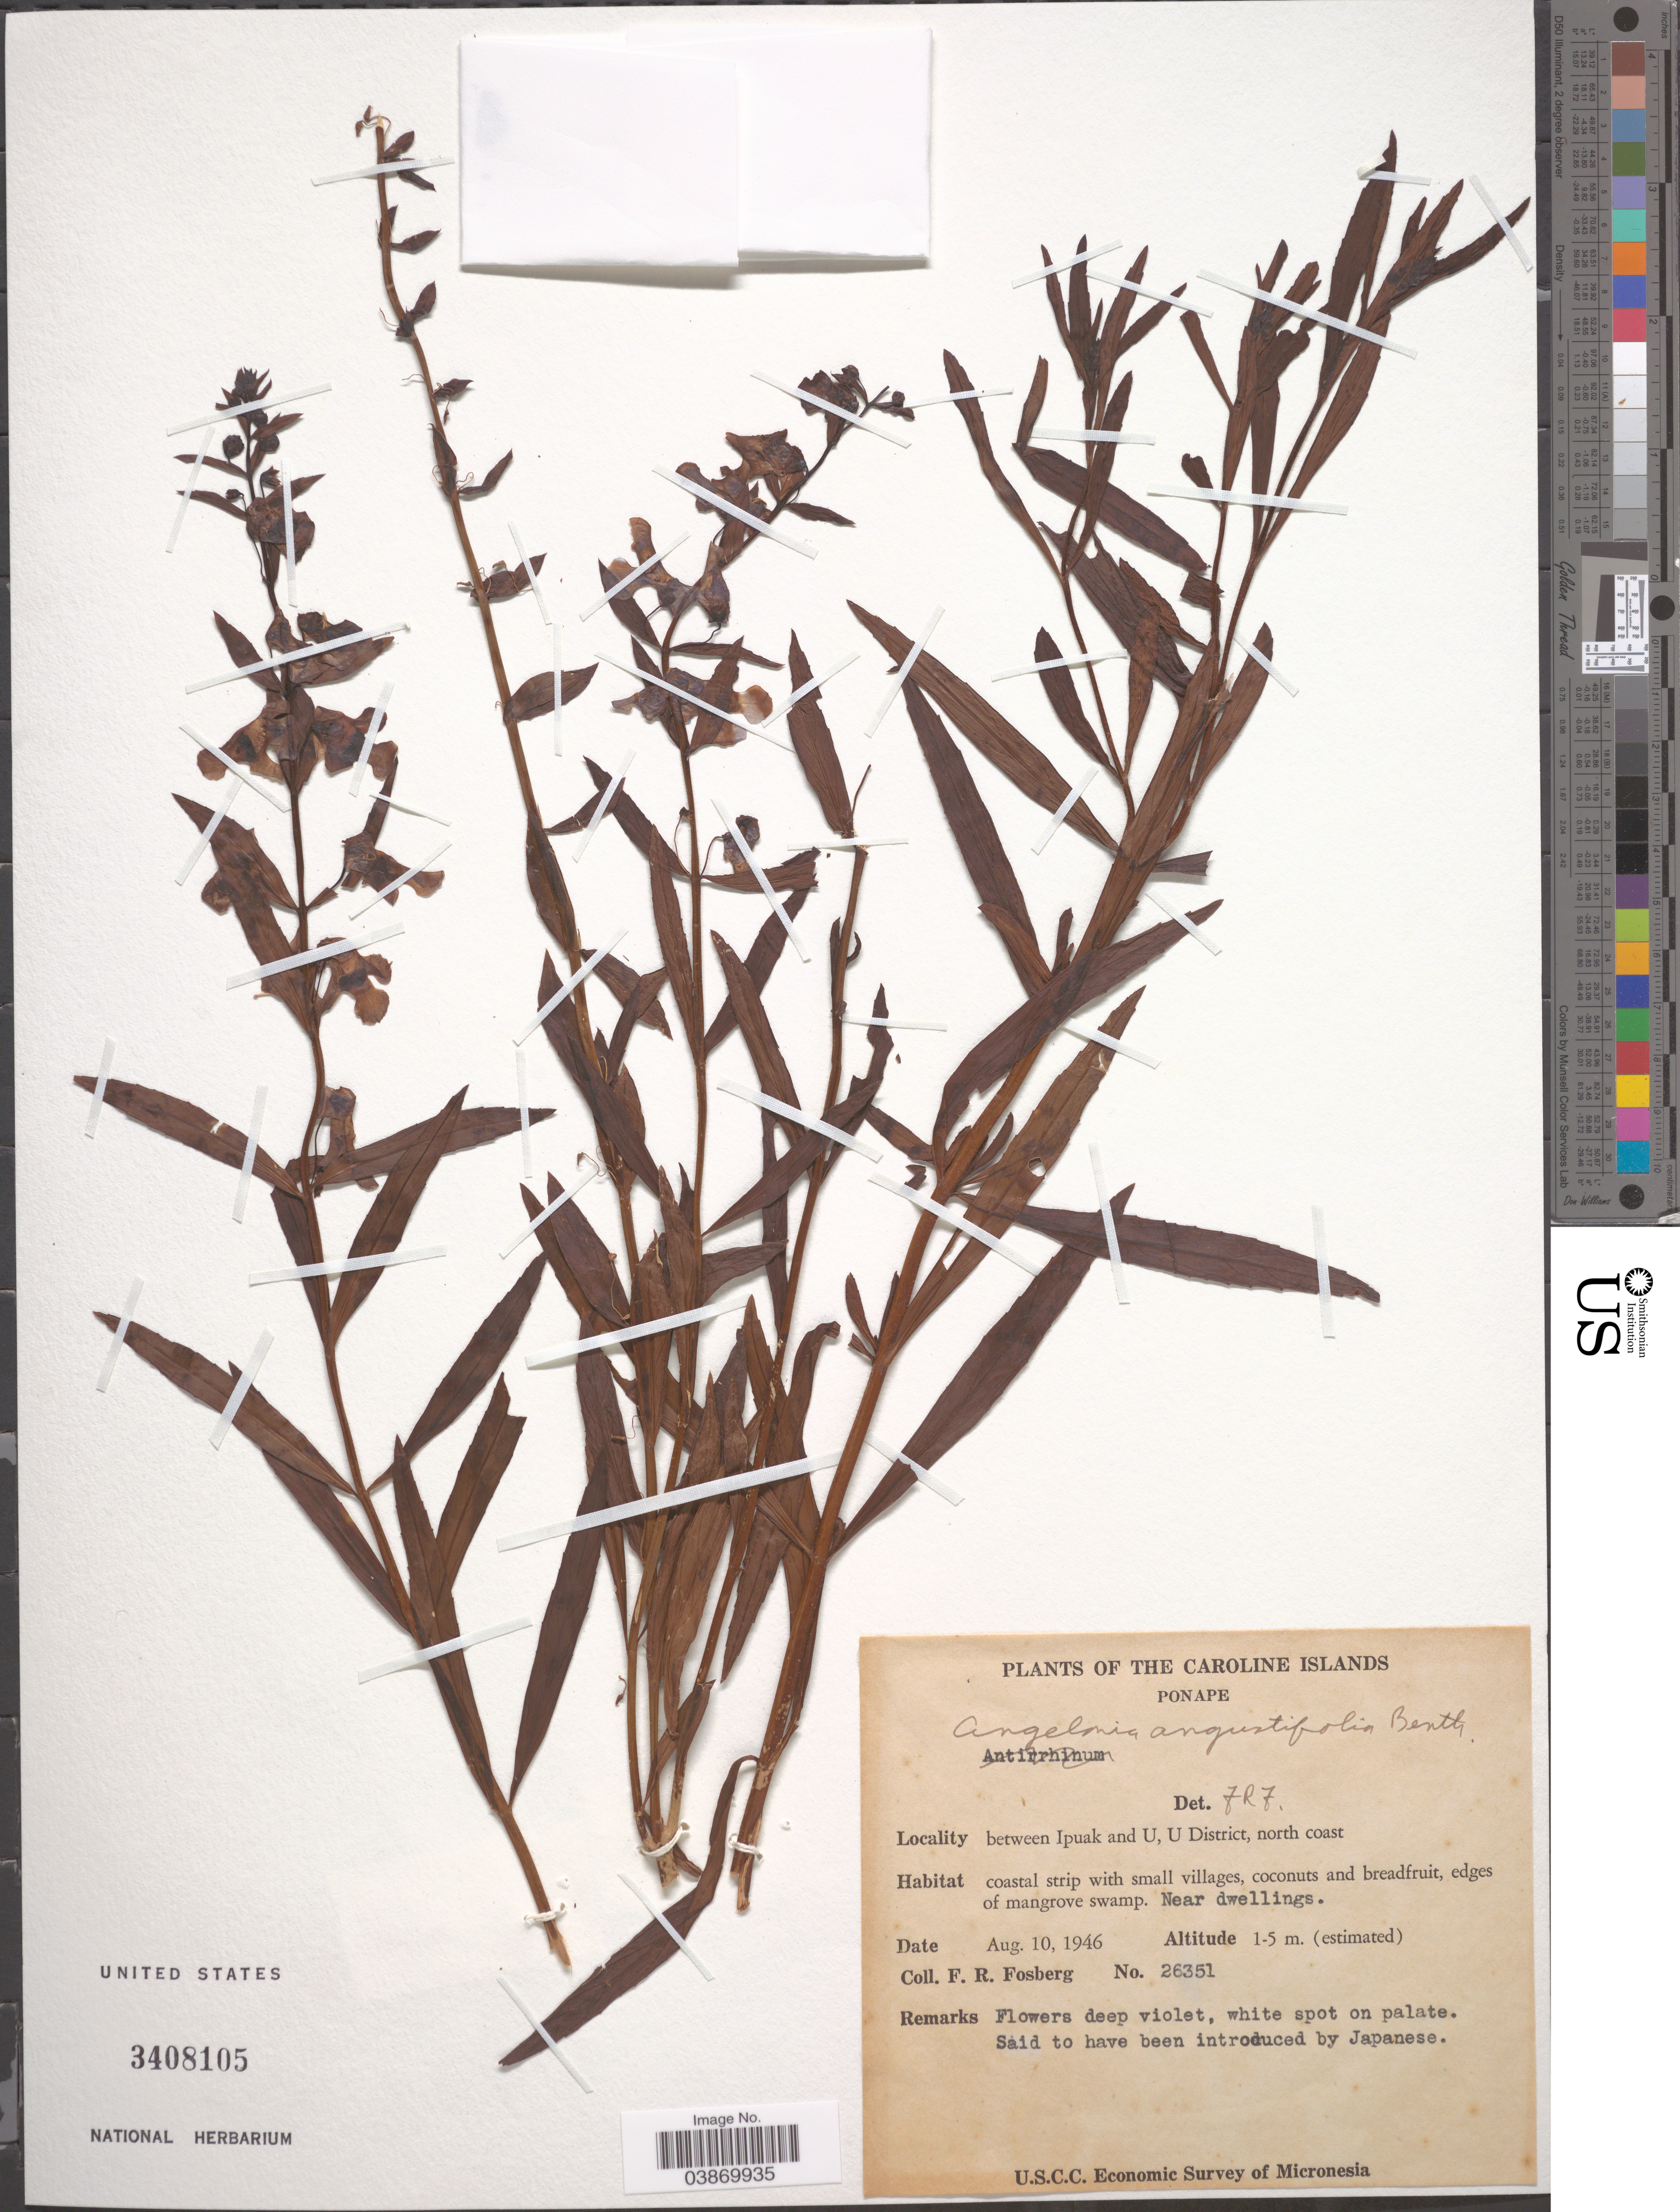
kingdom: Plantae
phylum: Tracheophyta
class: Magnoliopsida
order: Lamiales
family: Plantaginaceae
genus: Angelonia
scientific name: Angelonia angustifolia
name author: Benth.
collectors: F. R. Fosberg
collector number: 26351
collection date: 1946-08-10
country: Micronesia, Federated States of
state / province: Pohnpei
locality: The Caroline Islands. Ponape. Between Ipuak and U, U District, north coast.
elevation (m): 1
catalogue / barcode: US 3408105